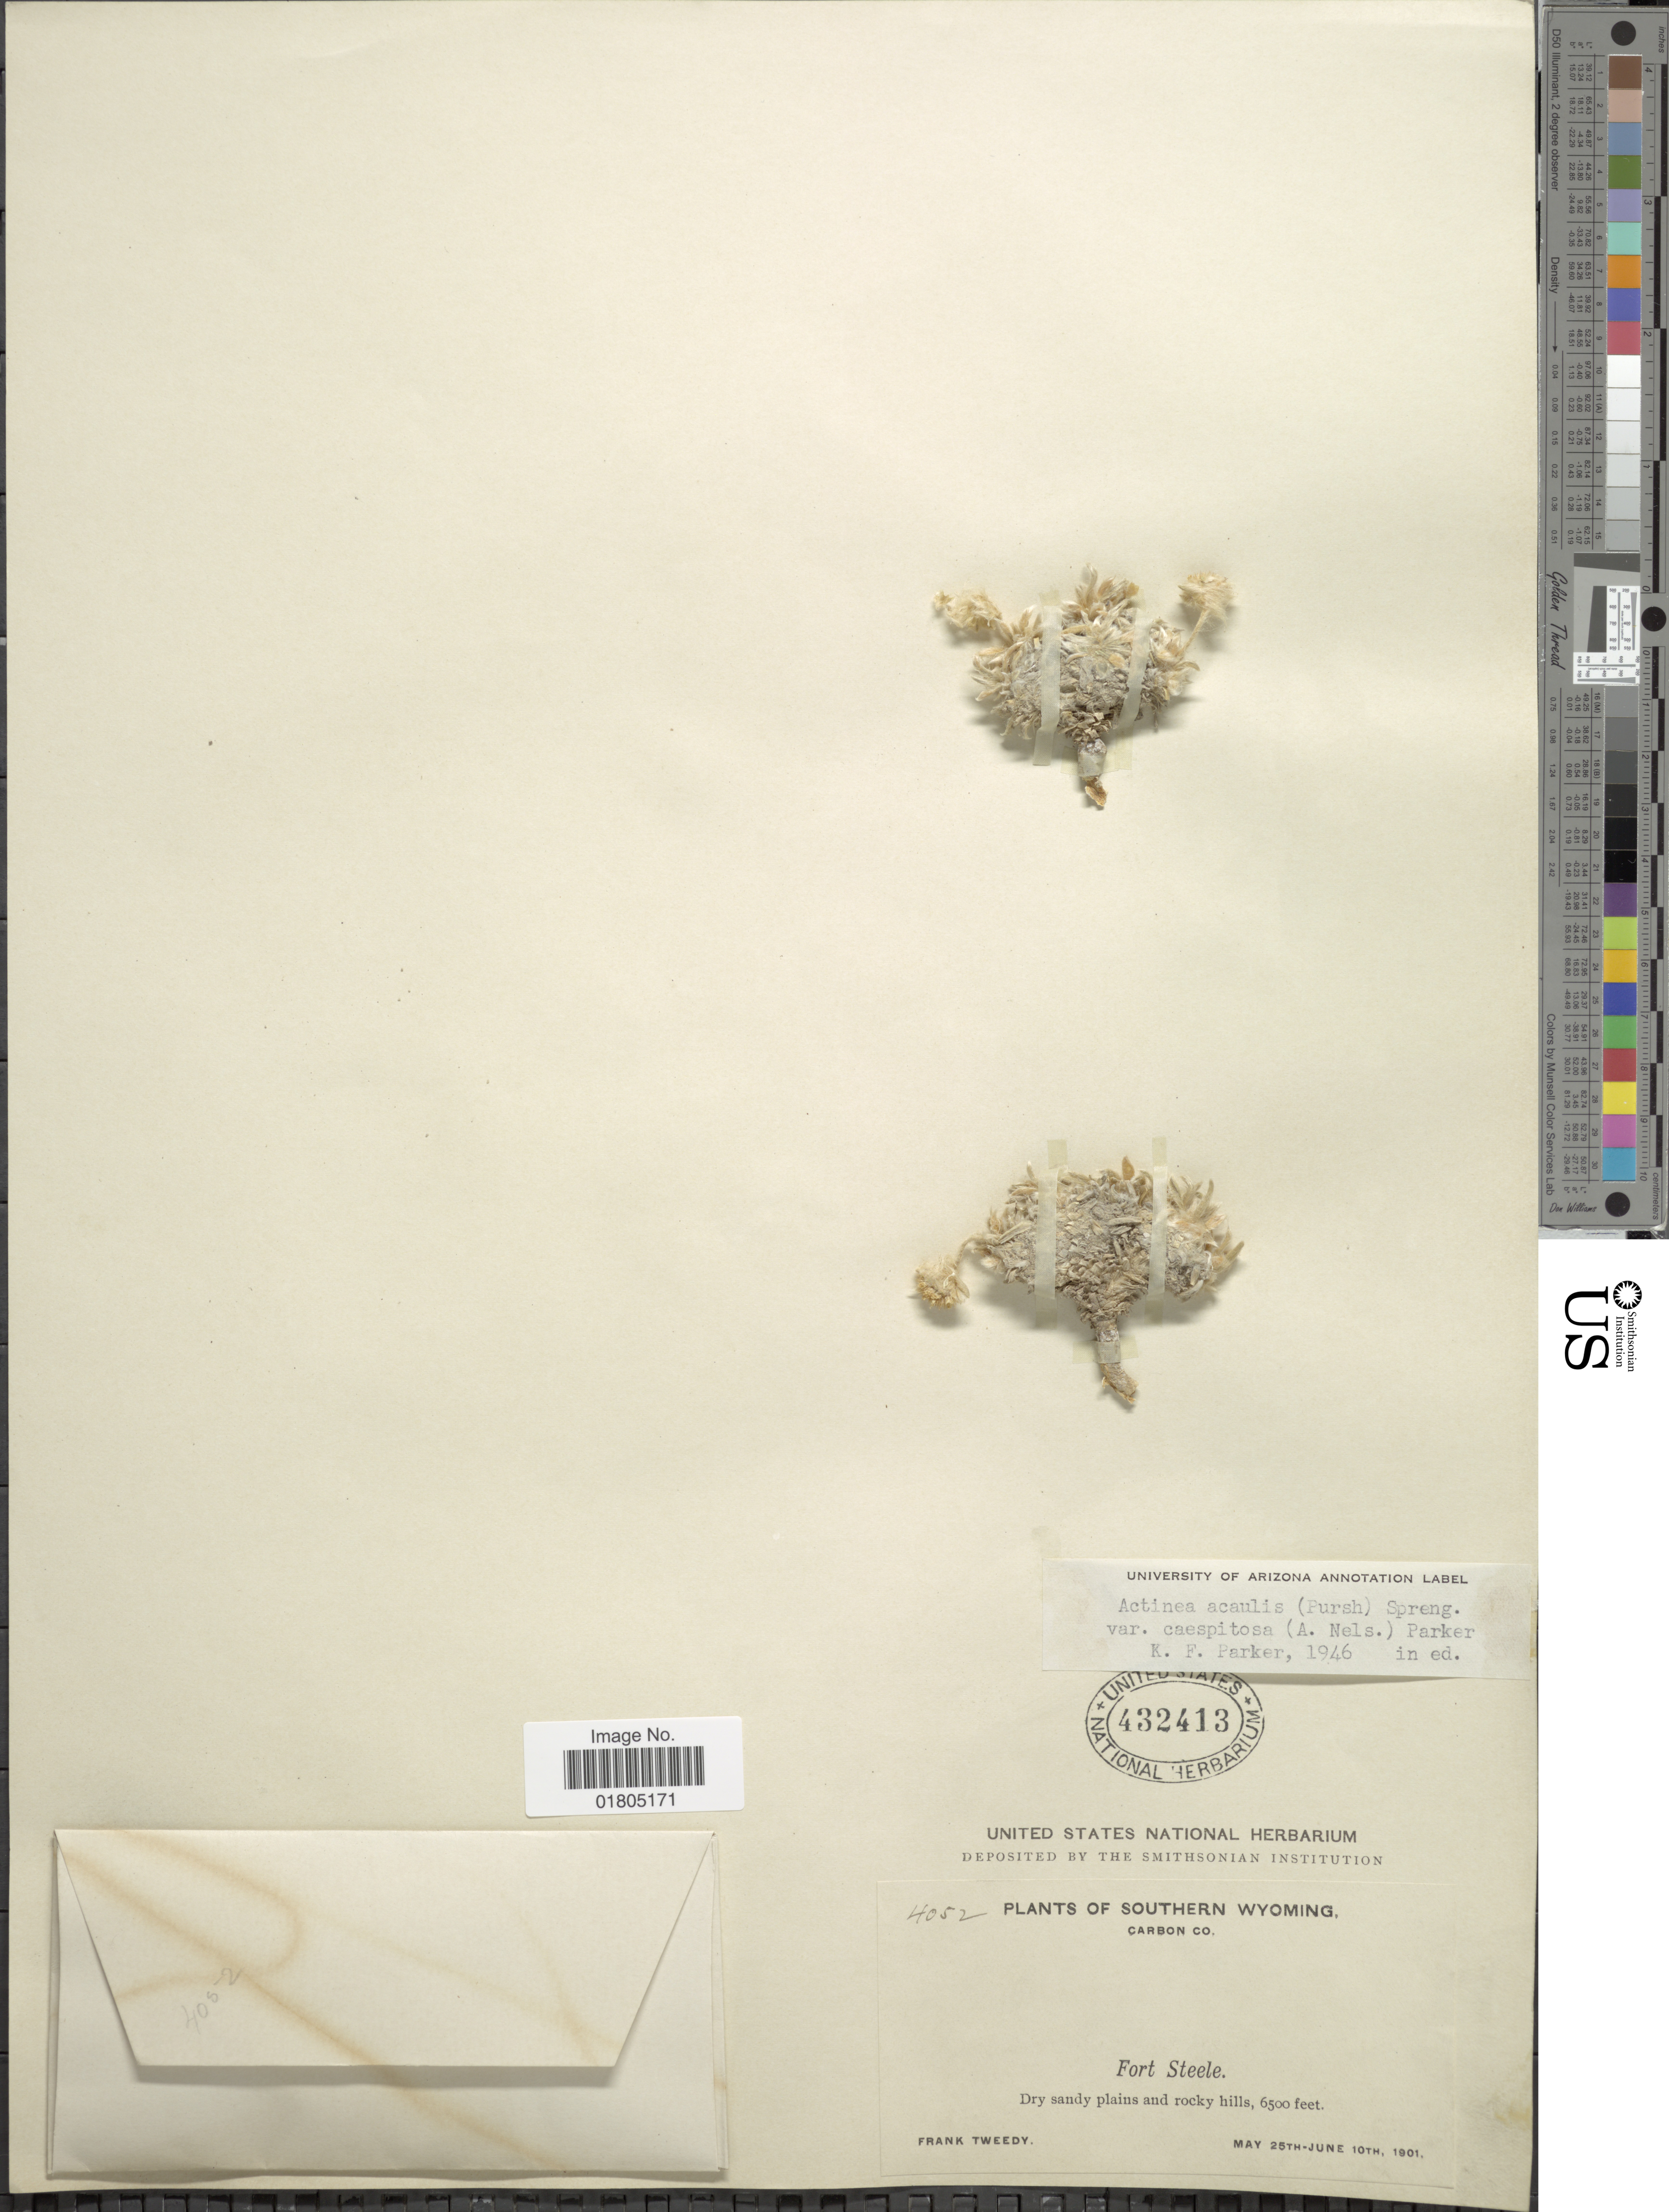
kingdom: Plantae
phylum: Tracheophyta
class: Magnoliopsida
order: Asterales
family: Asteraceae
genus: Actinea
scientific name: Actinea acaulis var. caespitosa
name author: (A. Nelson) K.F. Parker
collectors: F. Tweedy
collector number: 4052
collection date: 1901-05-25/1901-06-10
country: United States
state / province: Wyoming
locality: Southern Wyoming, Carbon Co., Fort Steele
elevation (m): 1981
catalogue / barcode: US 432413